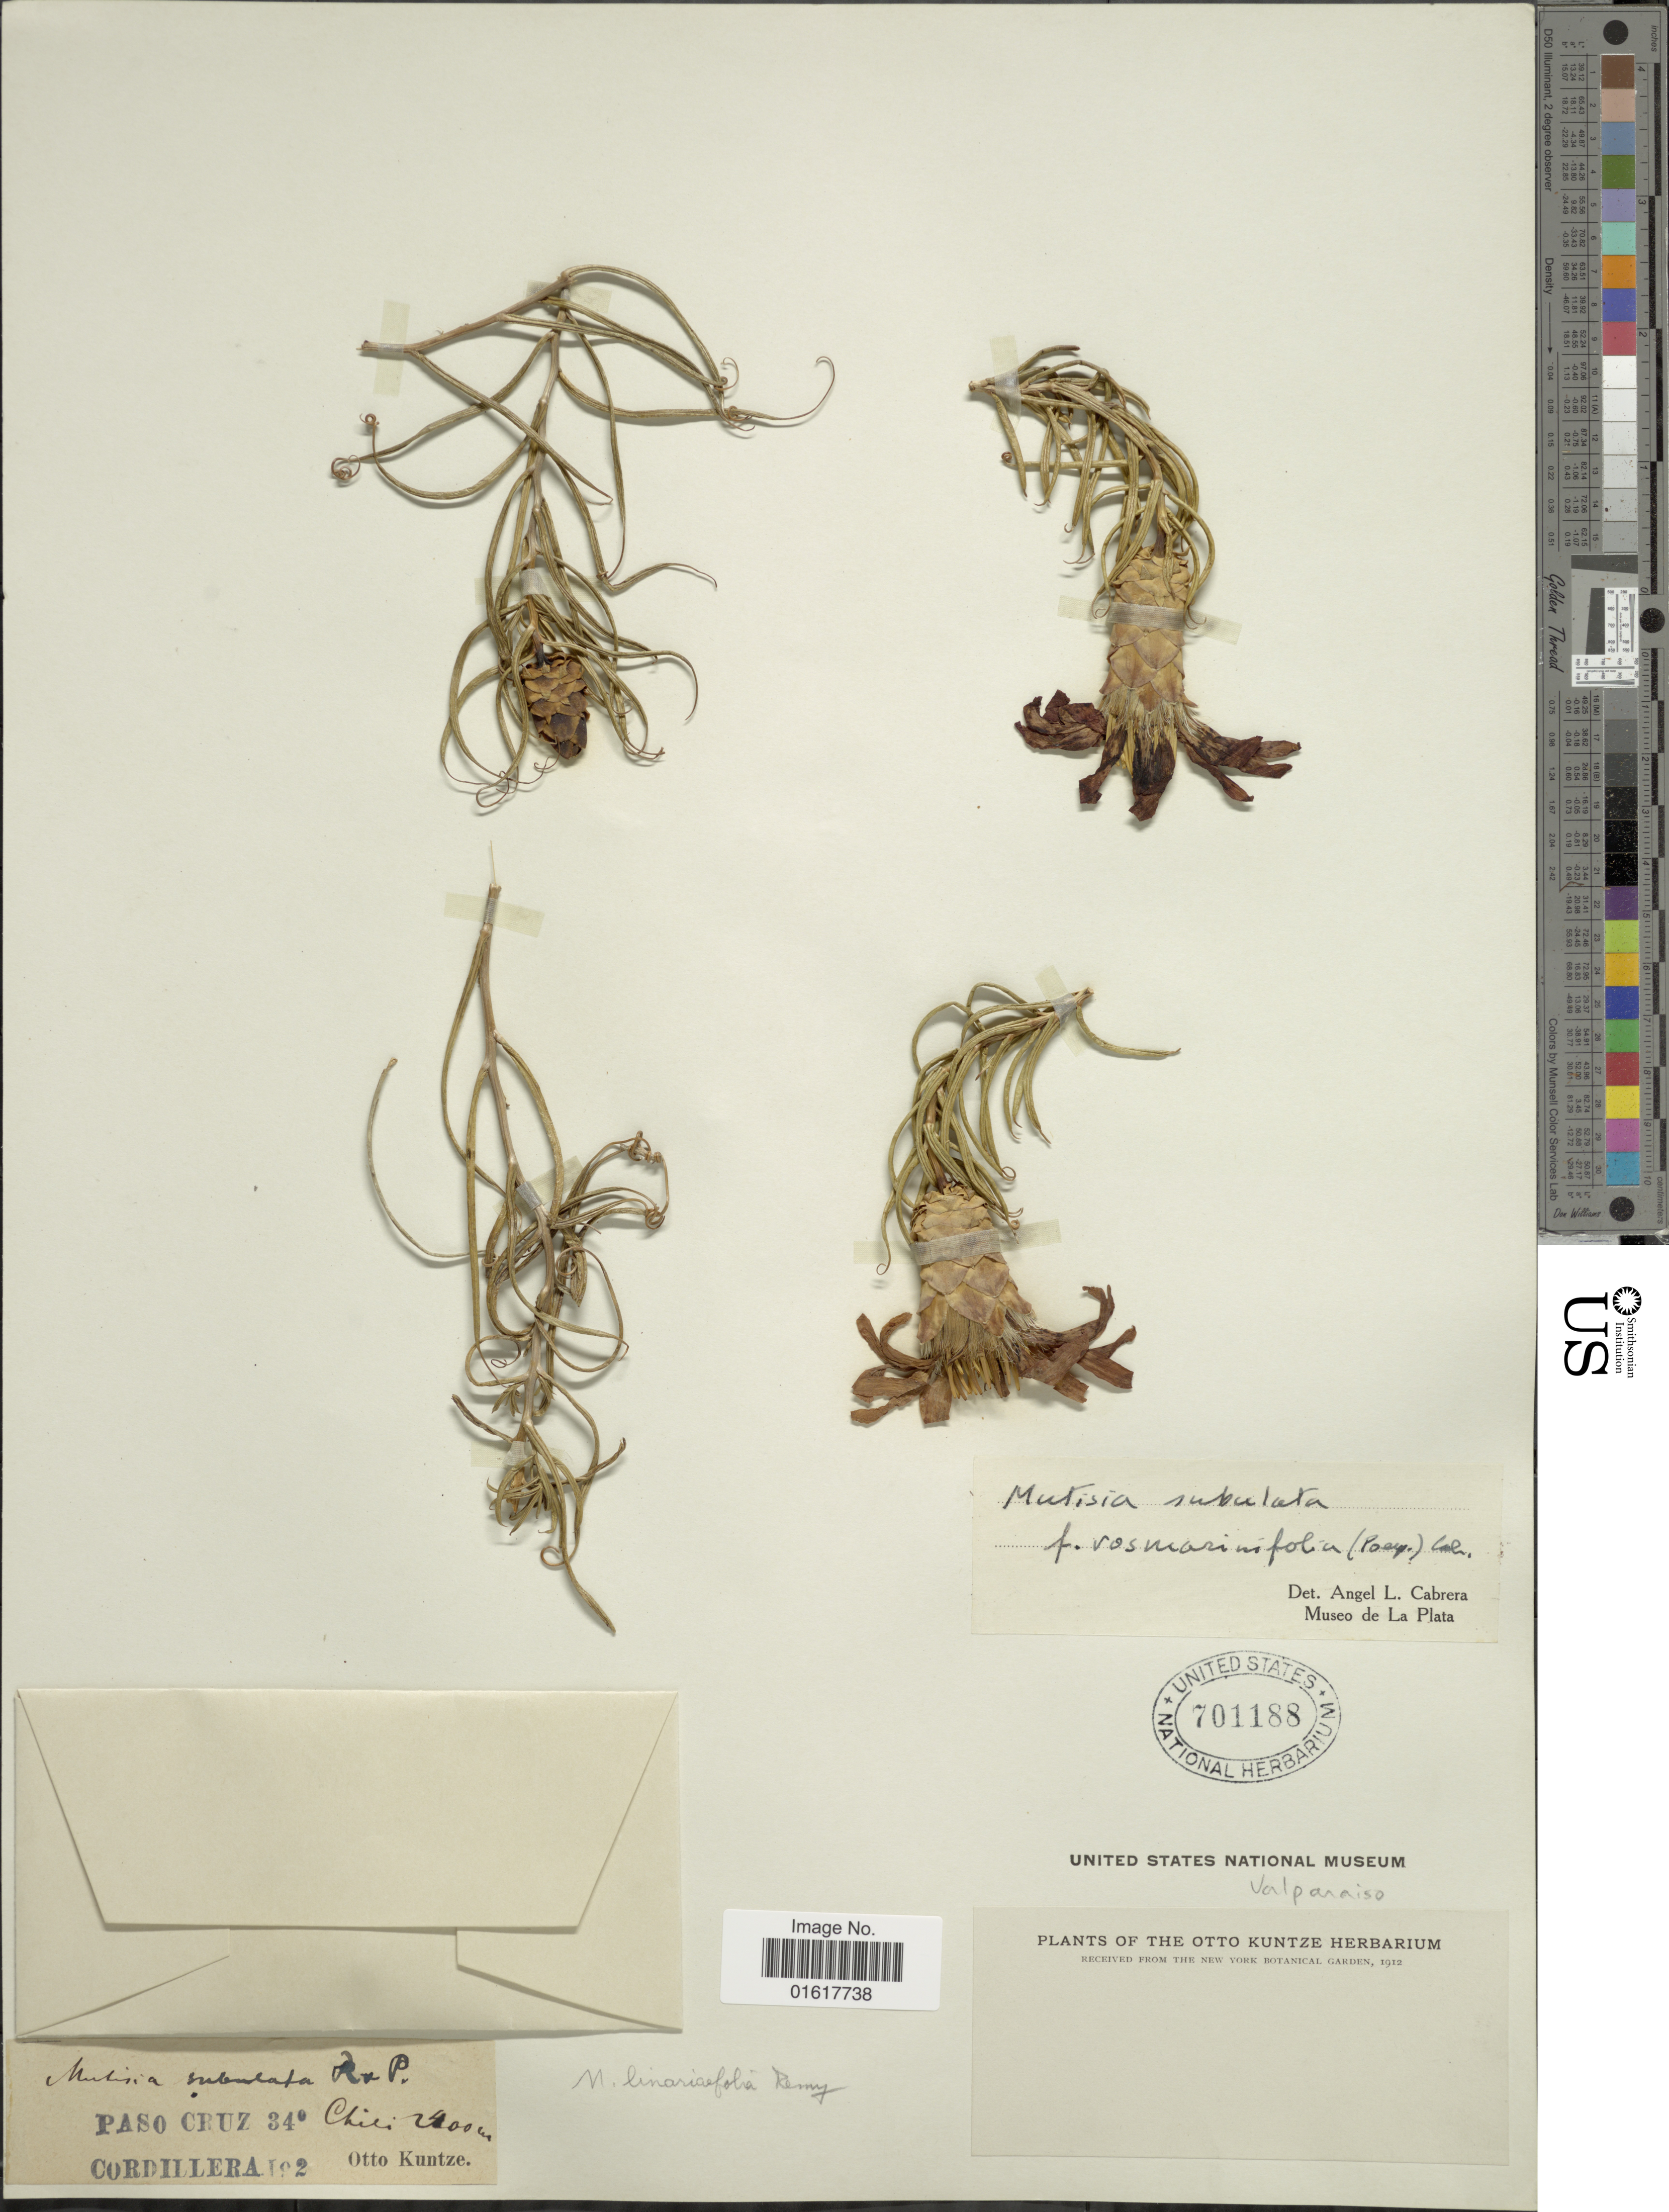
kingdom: Plantae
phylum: Tracheophyta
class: Magnoliopsida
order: Asterales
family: Asteraceae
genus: Mutisia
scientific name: Mutisia subulata f. rosmarinifolia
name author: (Poepp. & Endl.) Cabrera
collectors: C.E.O. Kuntze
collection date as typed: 192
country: Chile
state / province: Valparaíso (V)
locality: Paso Cruz 34°. Cordillera. Valparaiso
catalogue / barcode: US 701188